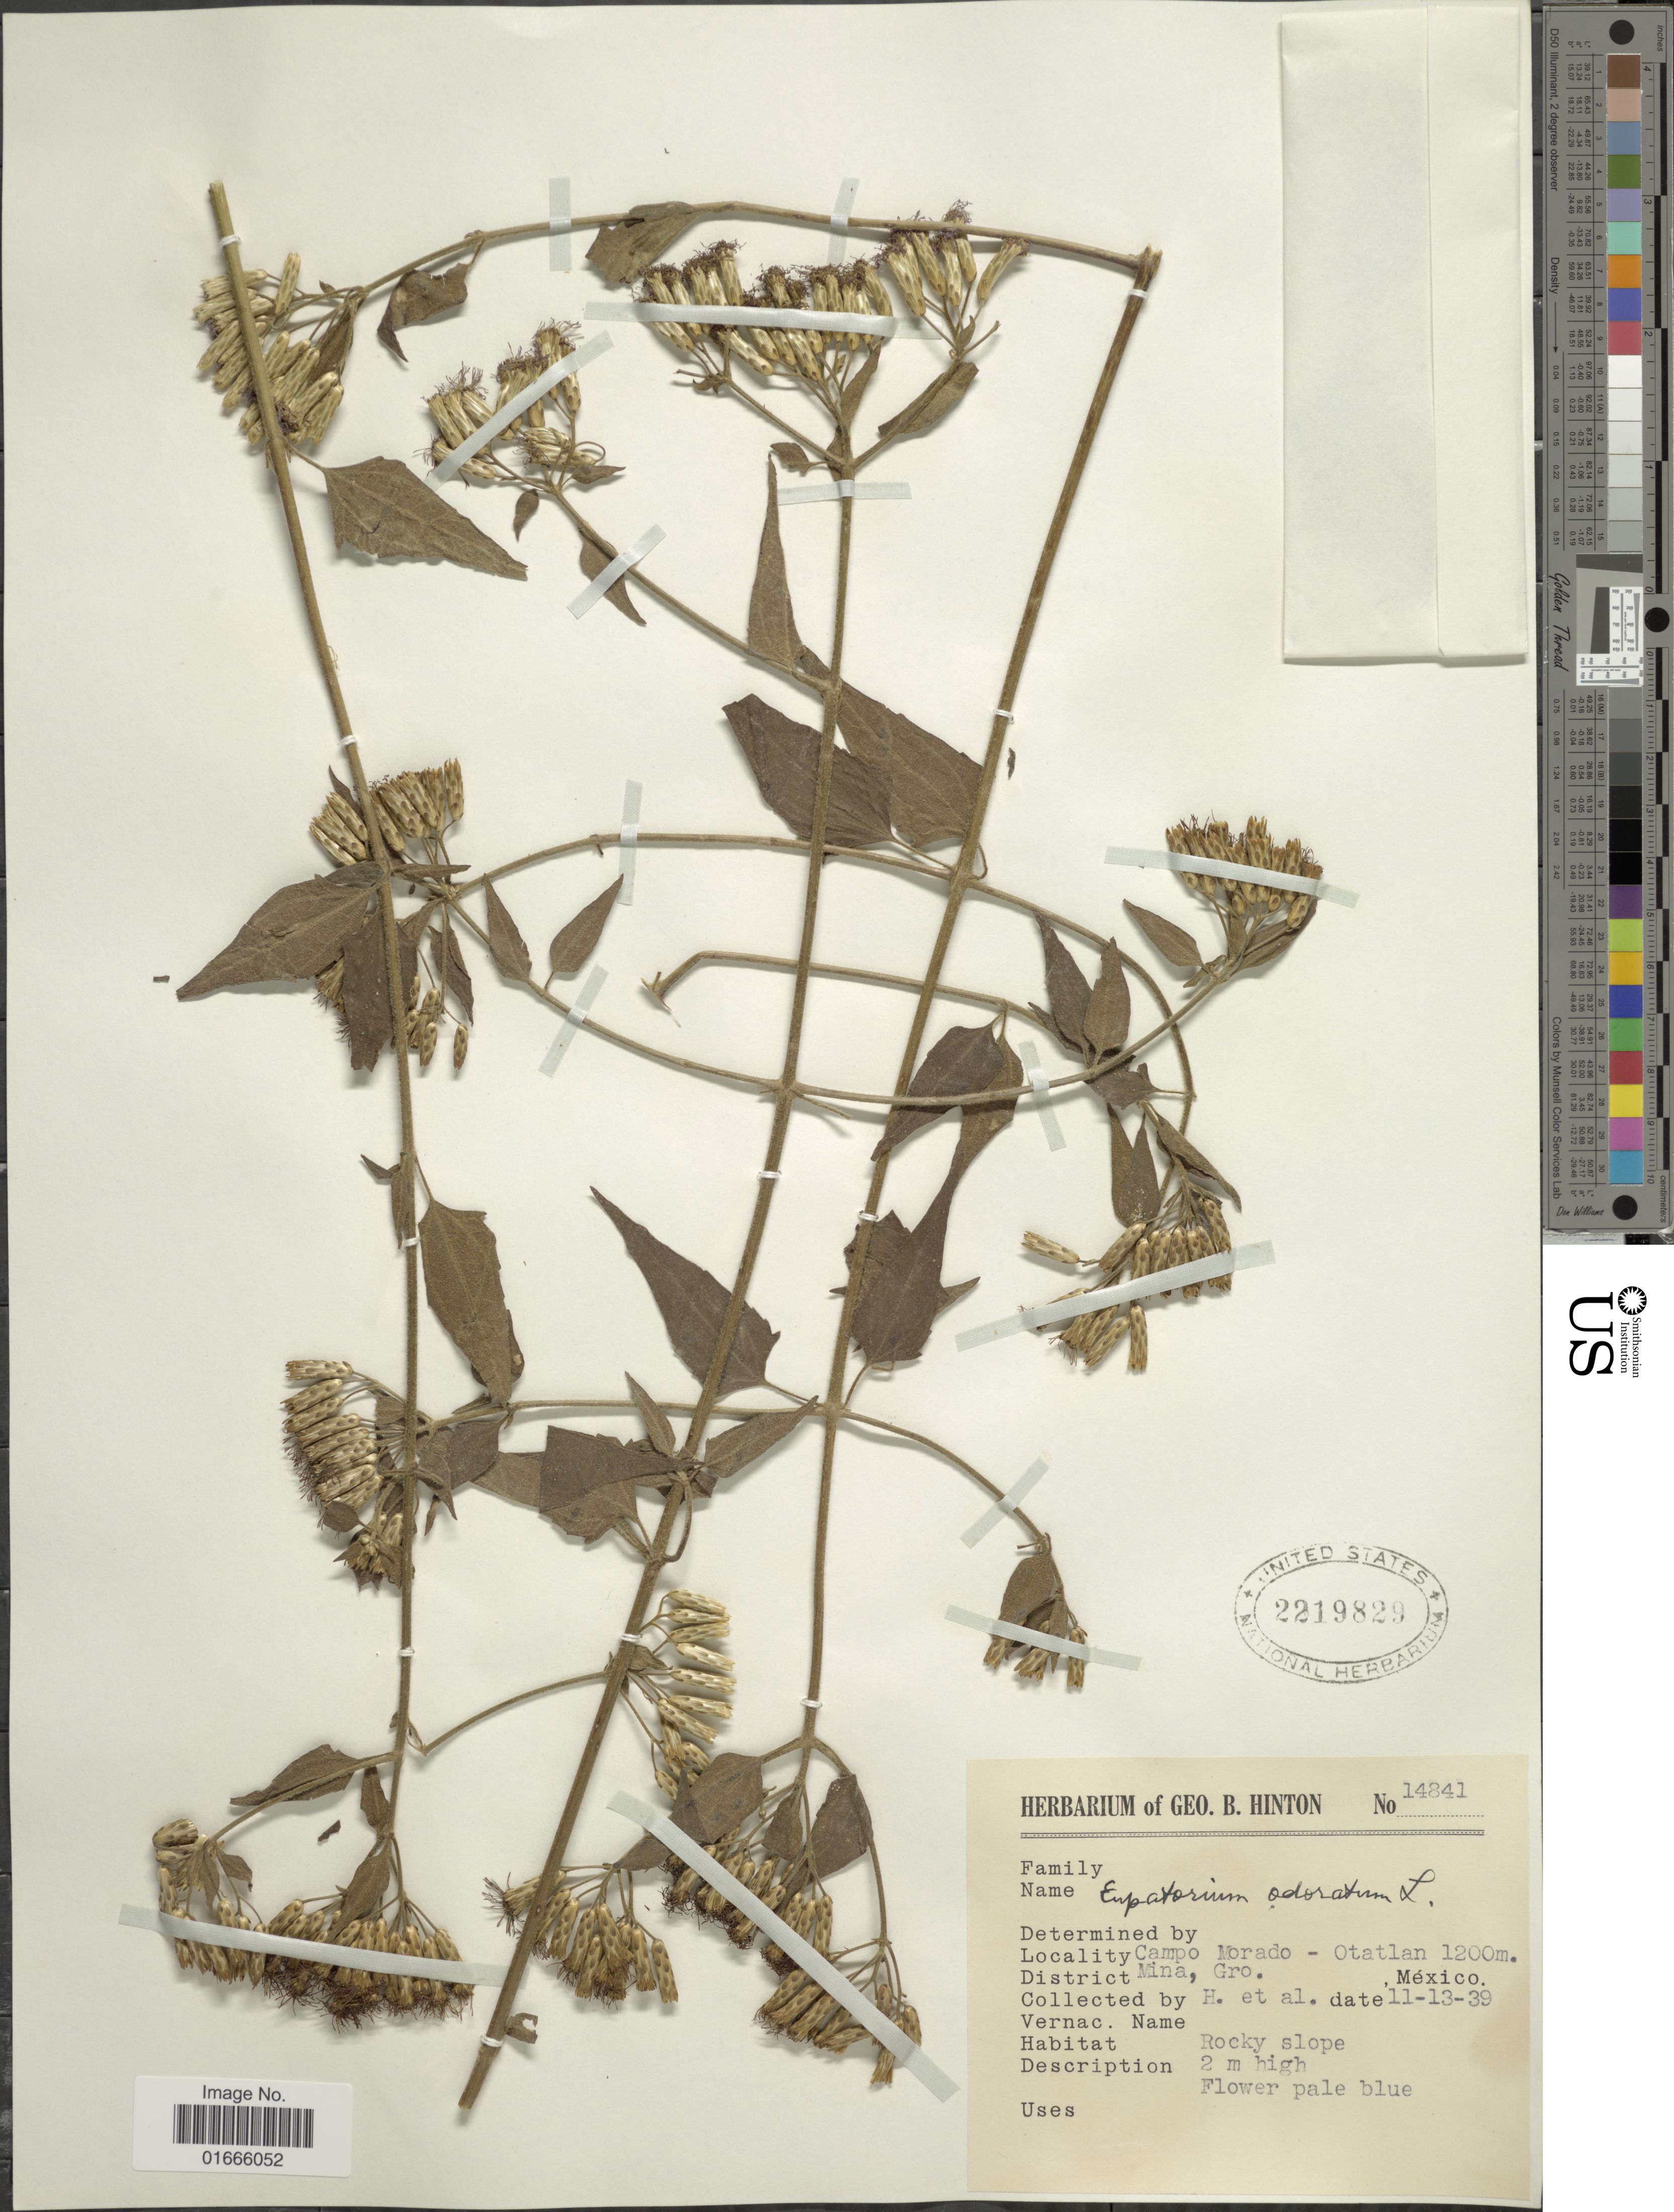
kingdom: Plantae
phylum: Tracheophyta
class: Magnoliopsida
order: Asterales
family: Asteraceae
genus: Chromolaena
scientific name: Chromolaena odorata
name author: (L.) R.M. King & H. Rob.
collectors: G. B. Hinton & et al.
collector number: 14841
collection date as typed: Transcribed d/m/y: 13/11/39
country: Mexico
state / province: Guerrero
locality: Campo Morado - Otatlan, Mina, Gro.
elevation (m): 1200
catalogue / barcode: US 2219829